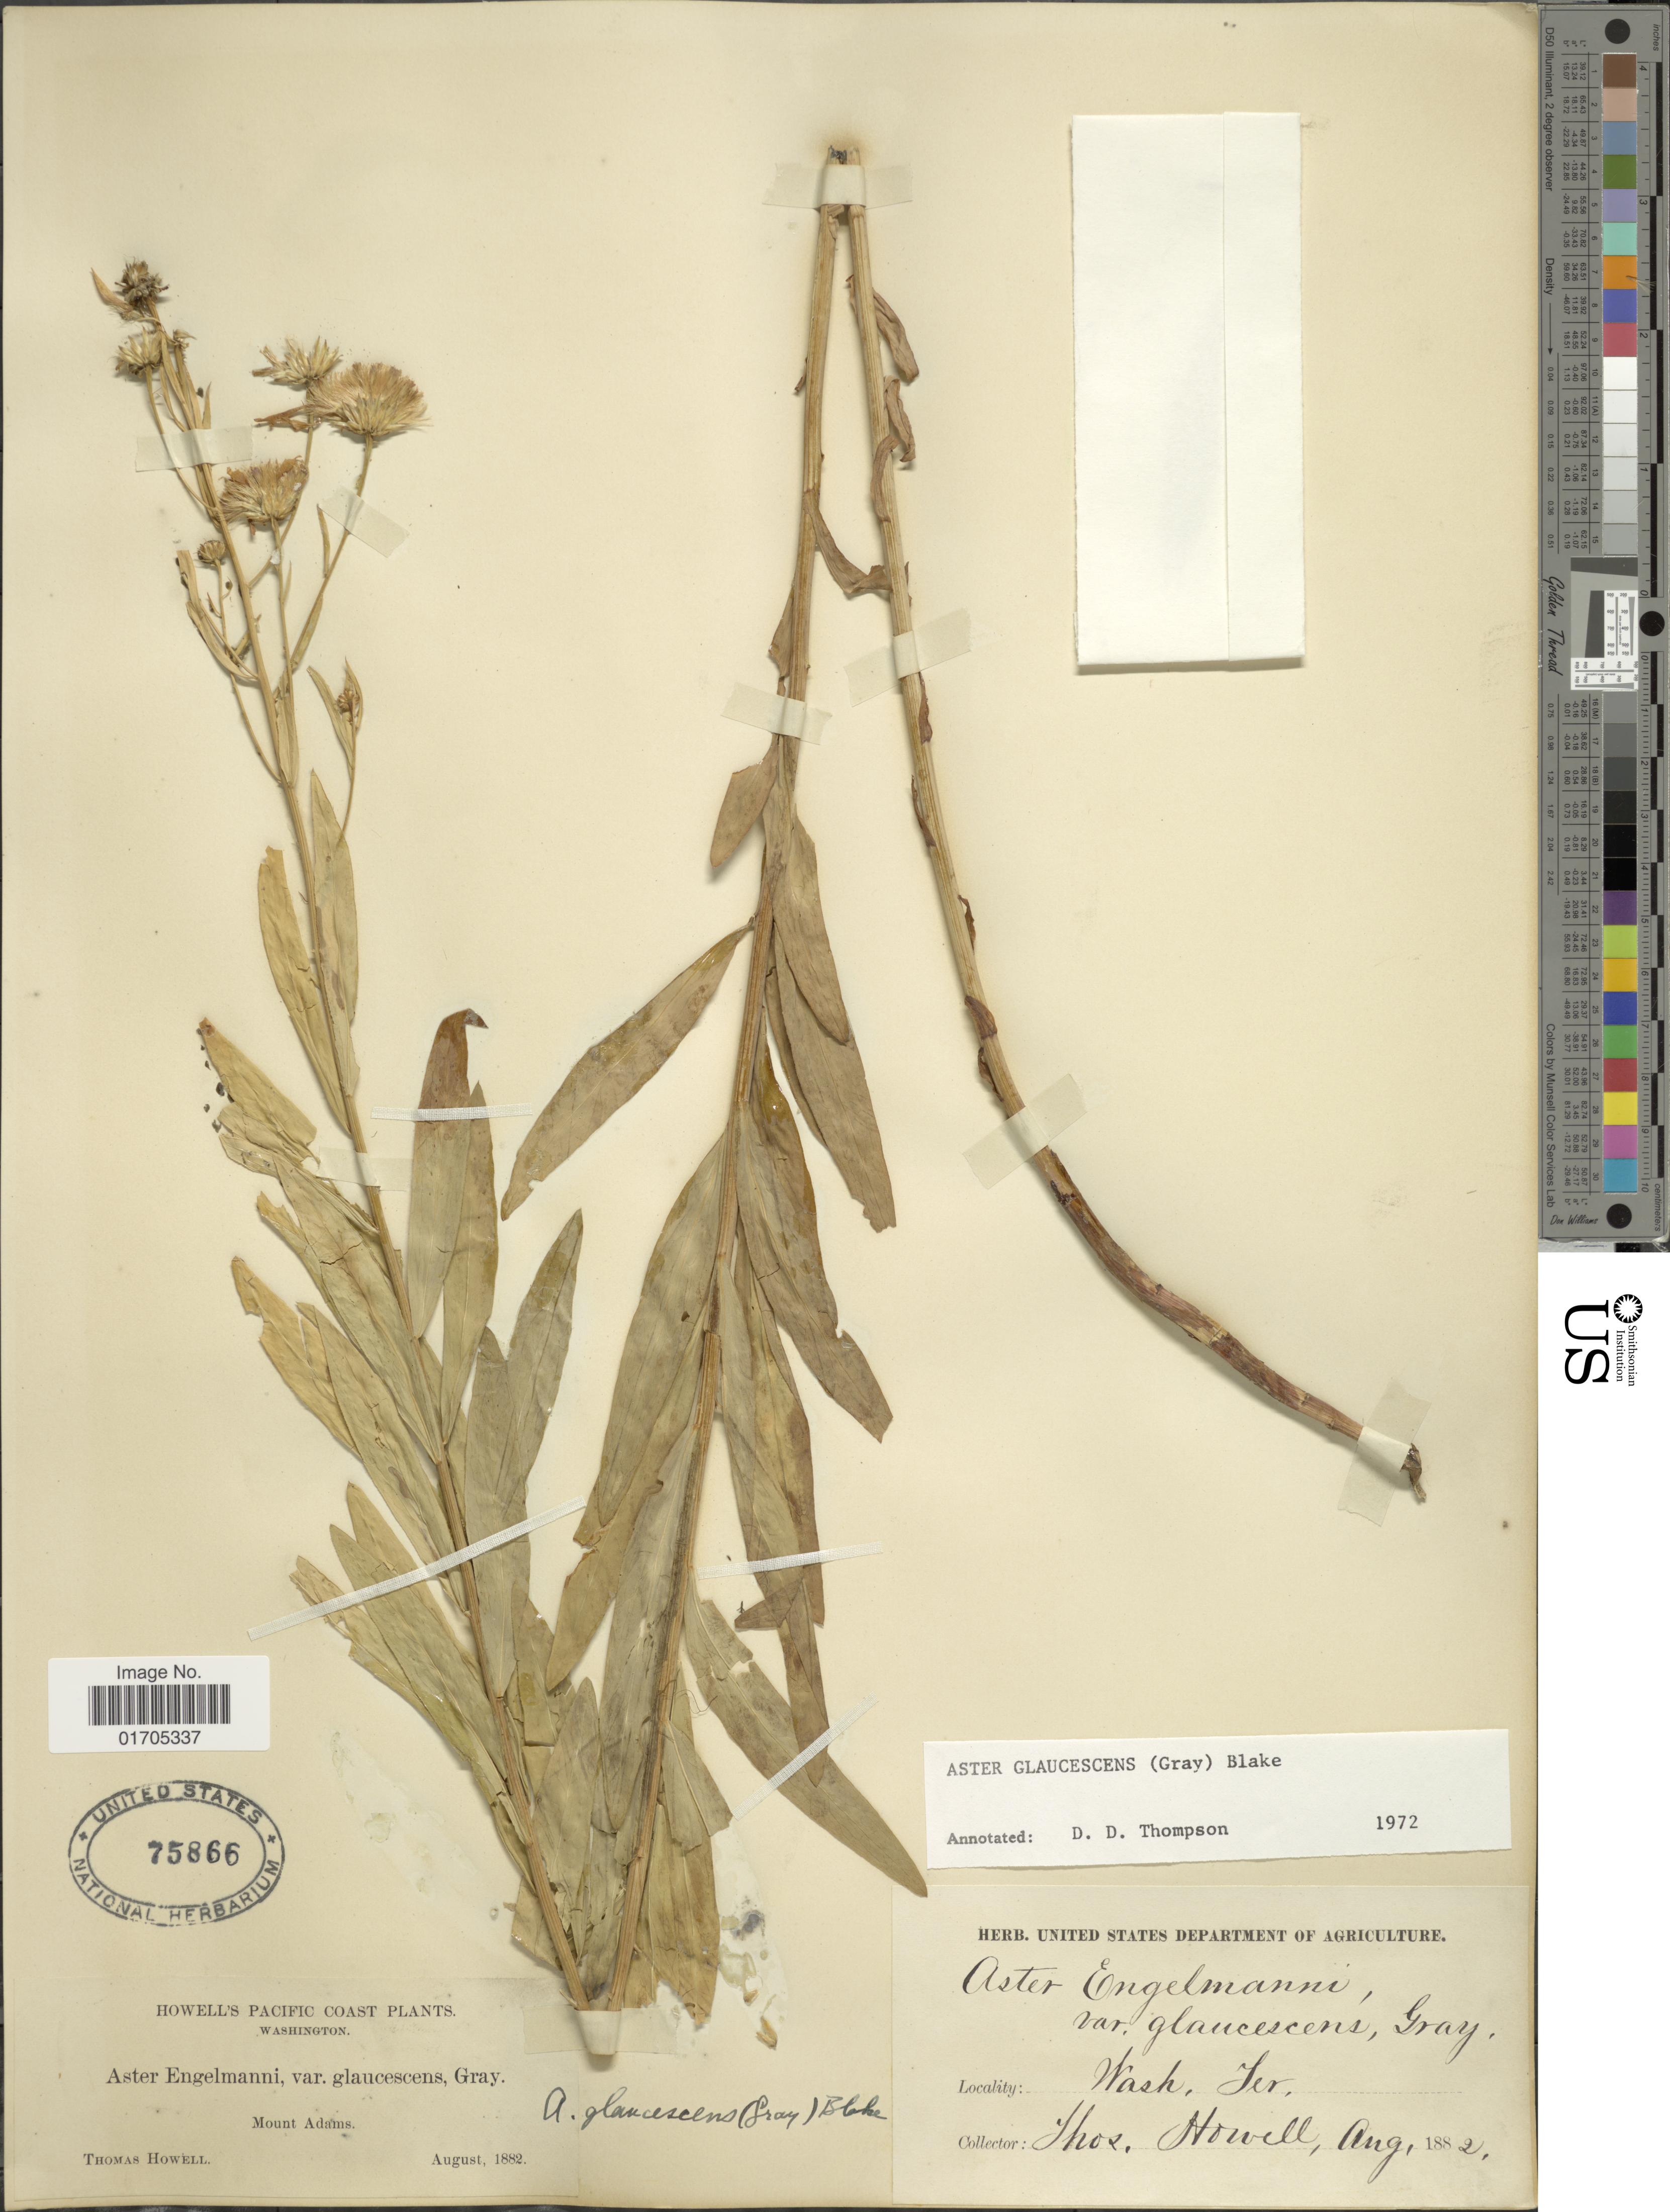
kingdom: Plantae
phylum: Tracheophyta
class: Magnoliopsida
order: Asterales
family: Asteraceae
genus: Eucephalus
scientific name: Eucephalus glaucescens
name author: (A. Gray) Greene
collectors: T. J. Howell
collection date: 1882-08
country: United States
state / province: Washington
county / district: Yakima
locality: Howell's Pacific Coast Plants, Mount Adams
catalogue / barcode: US 75866